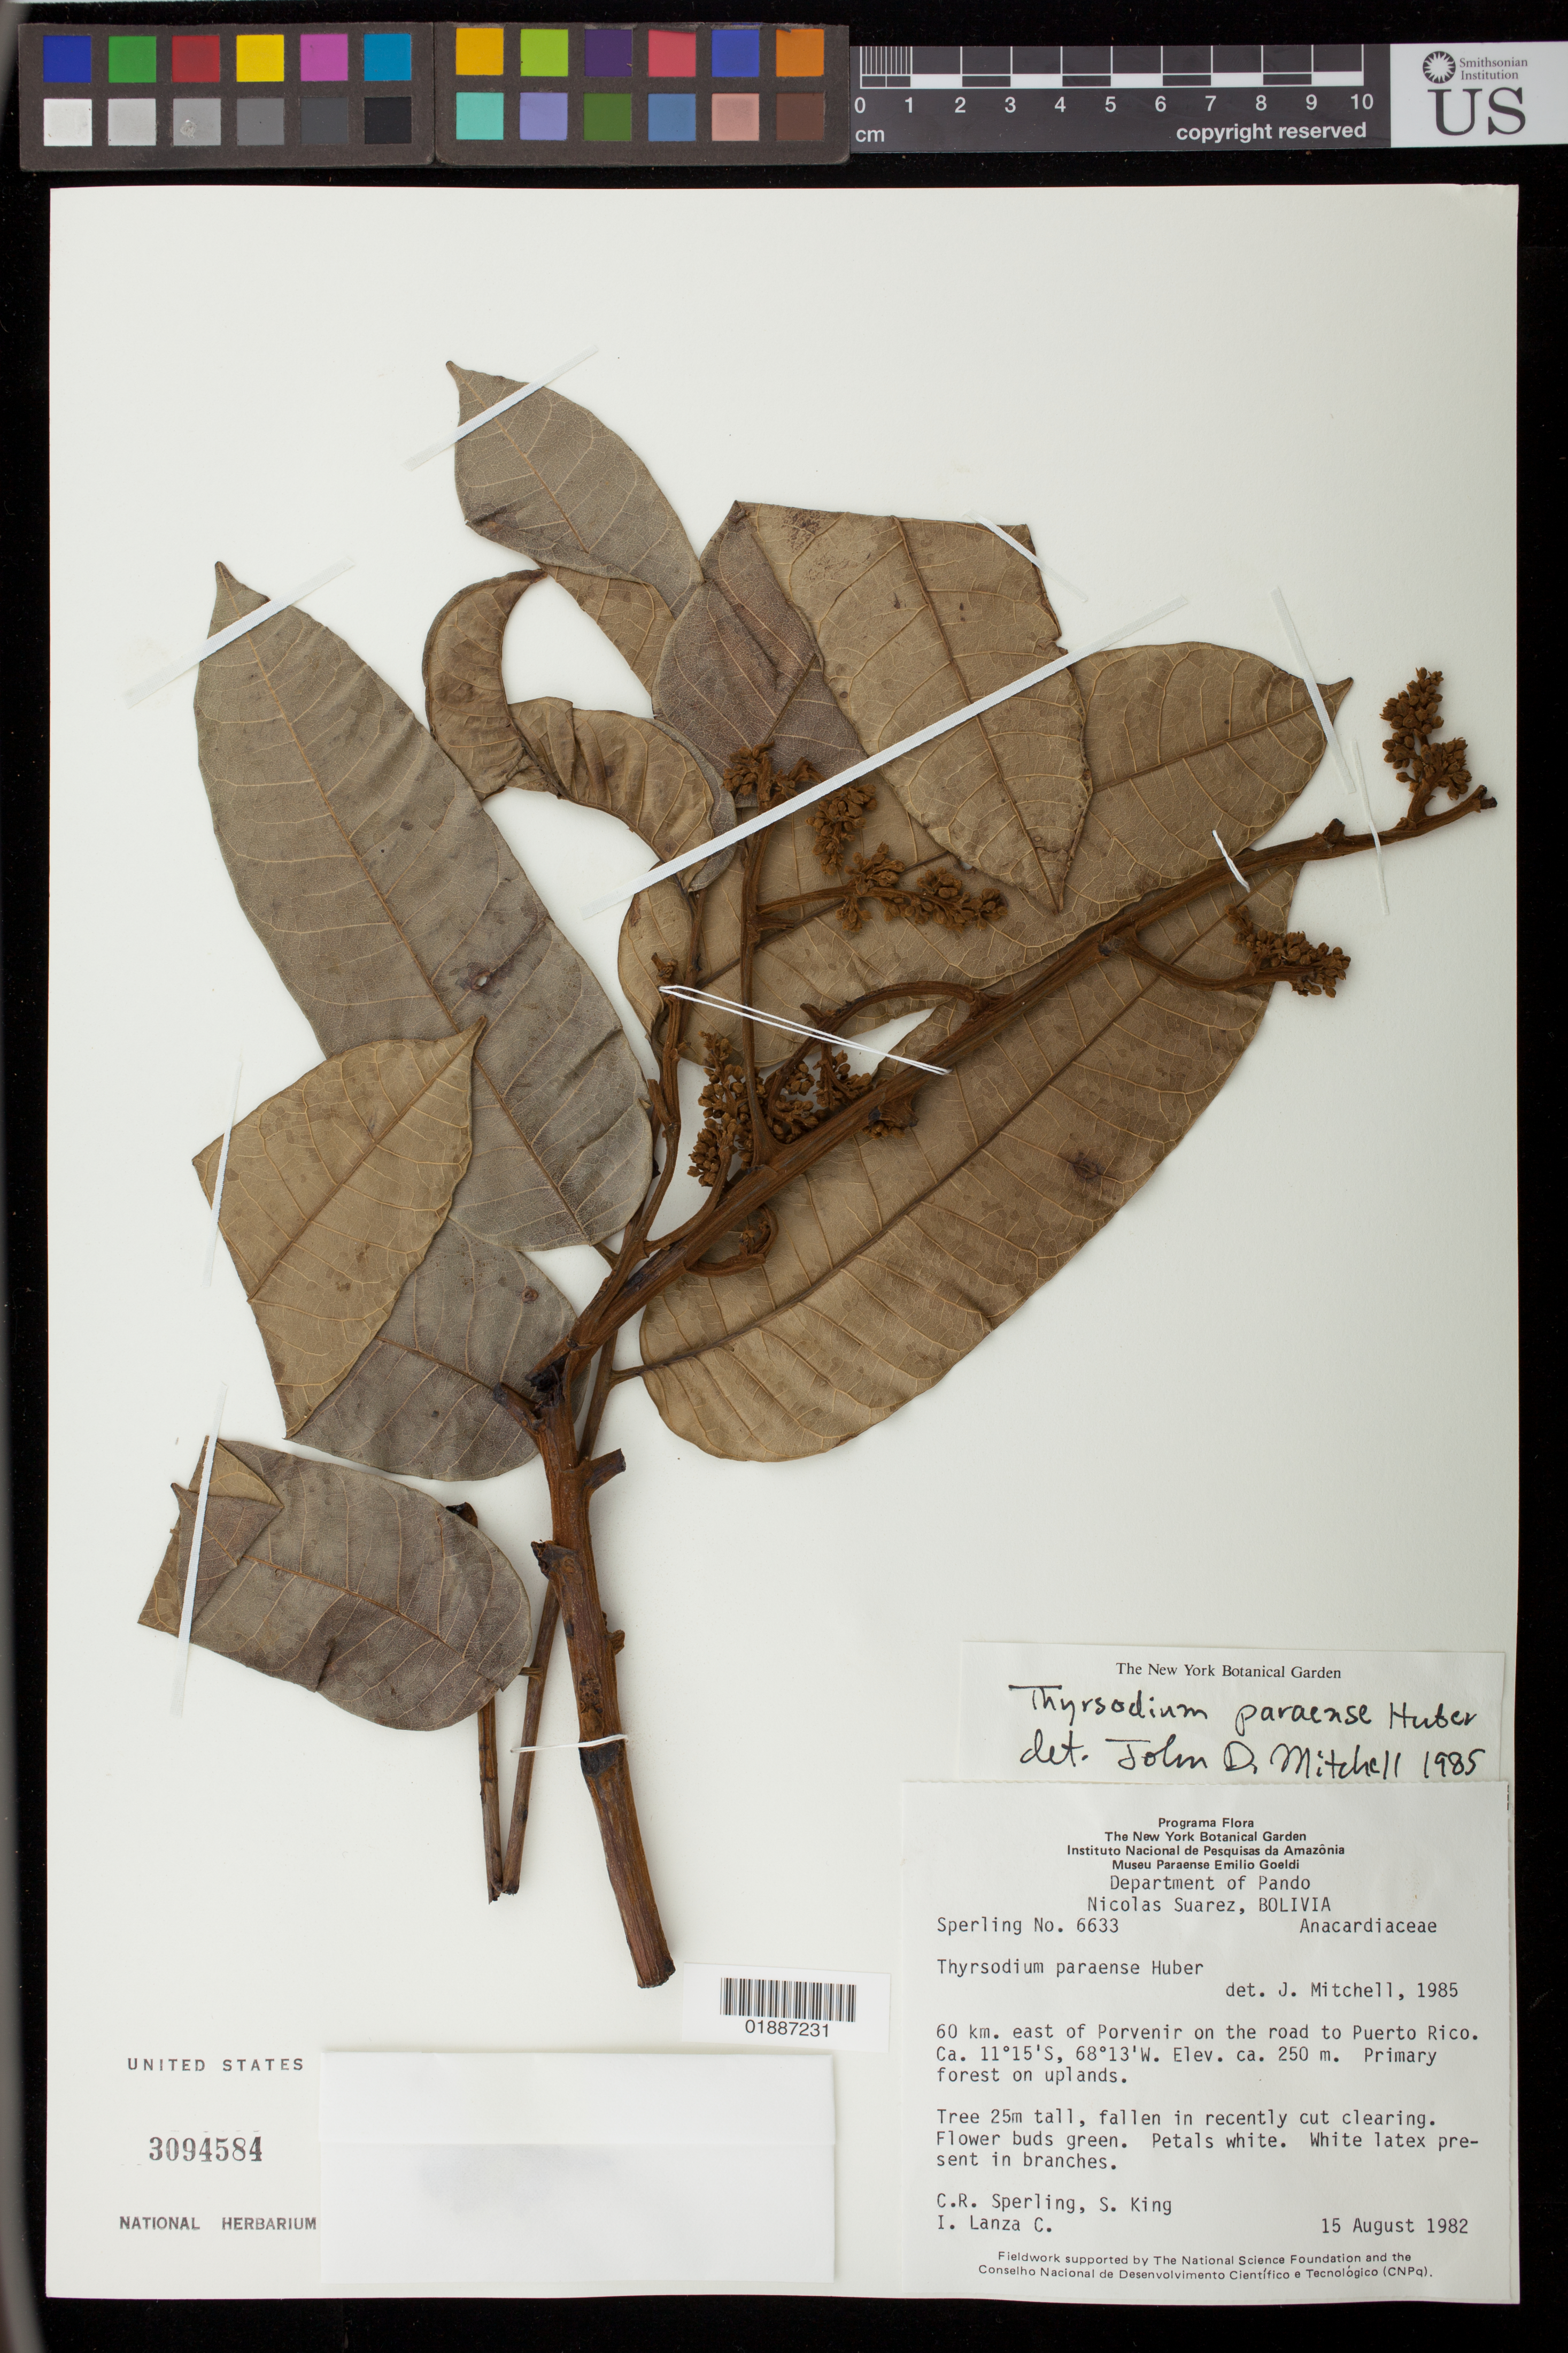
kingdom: Plantae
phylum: Tracheophyta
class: Magnoliopsida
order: Sapindales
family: Anacardiaceae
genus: Thyrsodium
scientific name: Thyrsodium paraense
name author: Huber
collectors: C. R. Sperling, S. King & I. Lanza C.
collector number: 6633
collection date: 1982-08-15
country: Bolivia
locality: Department of Pando, Nicolas Suarez, 60 km east of Porvenir on the road to Puerto Rico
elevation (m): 250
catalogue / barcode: US 3094584